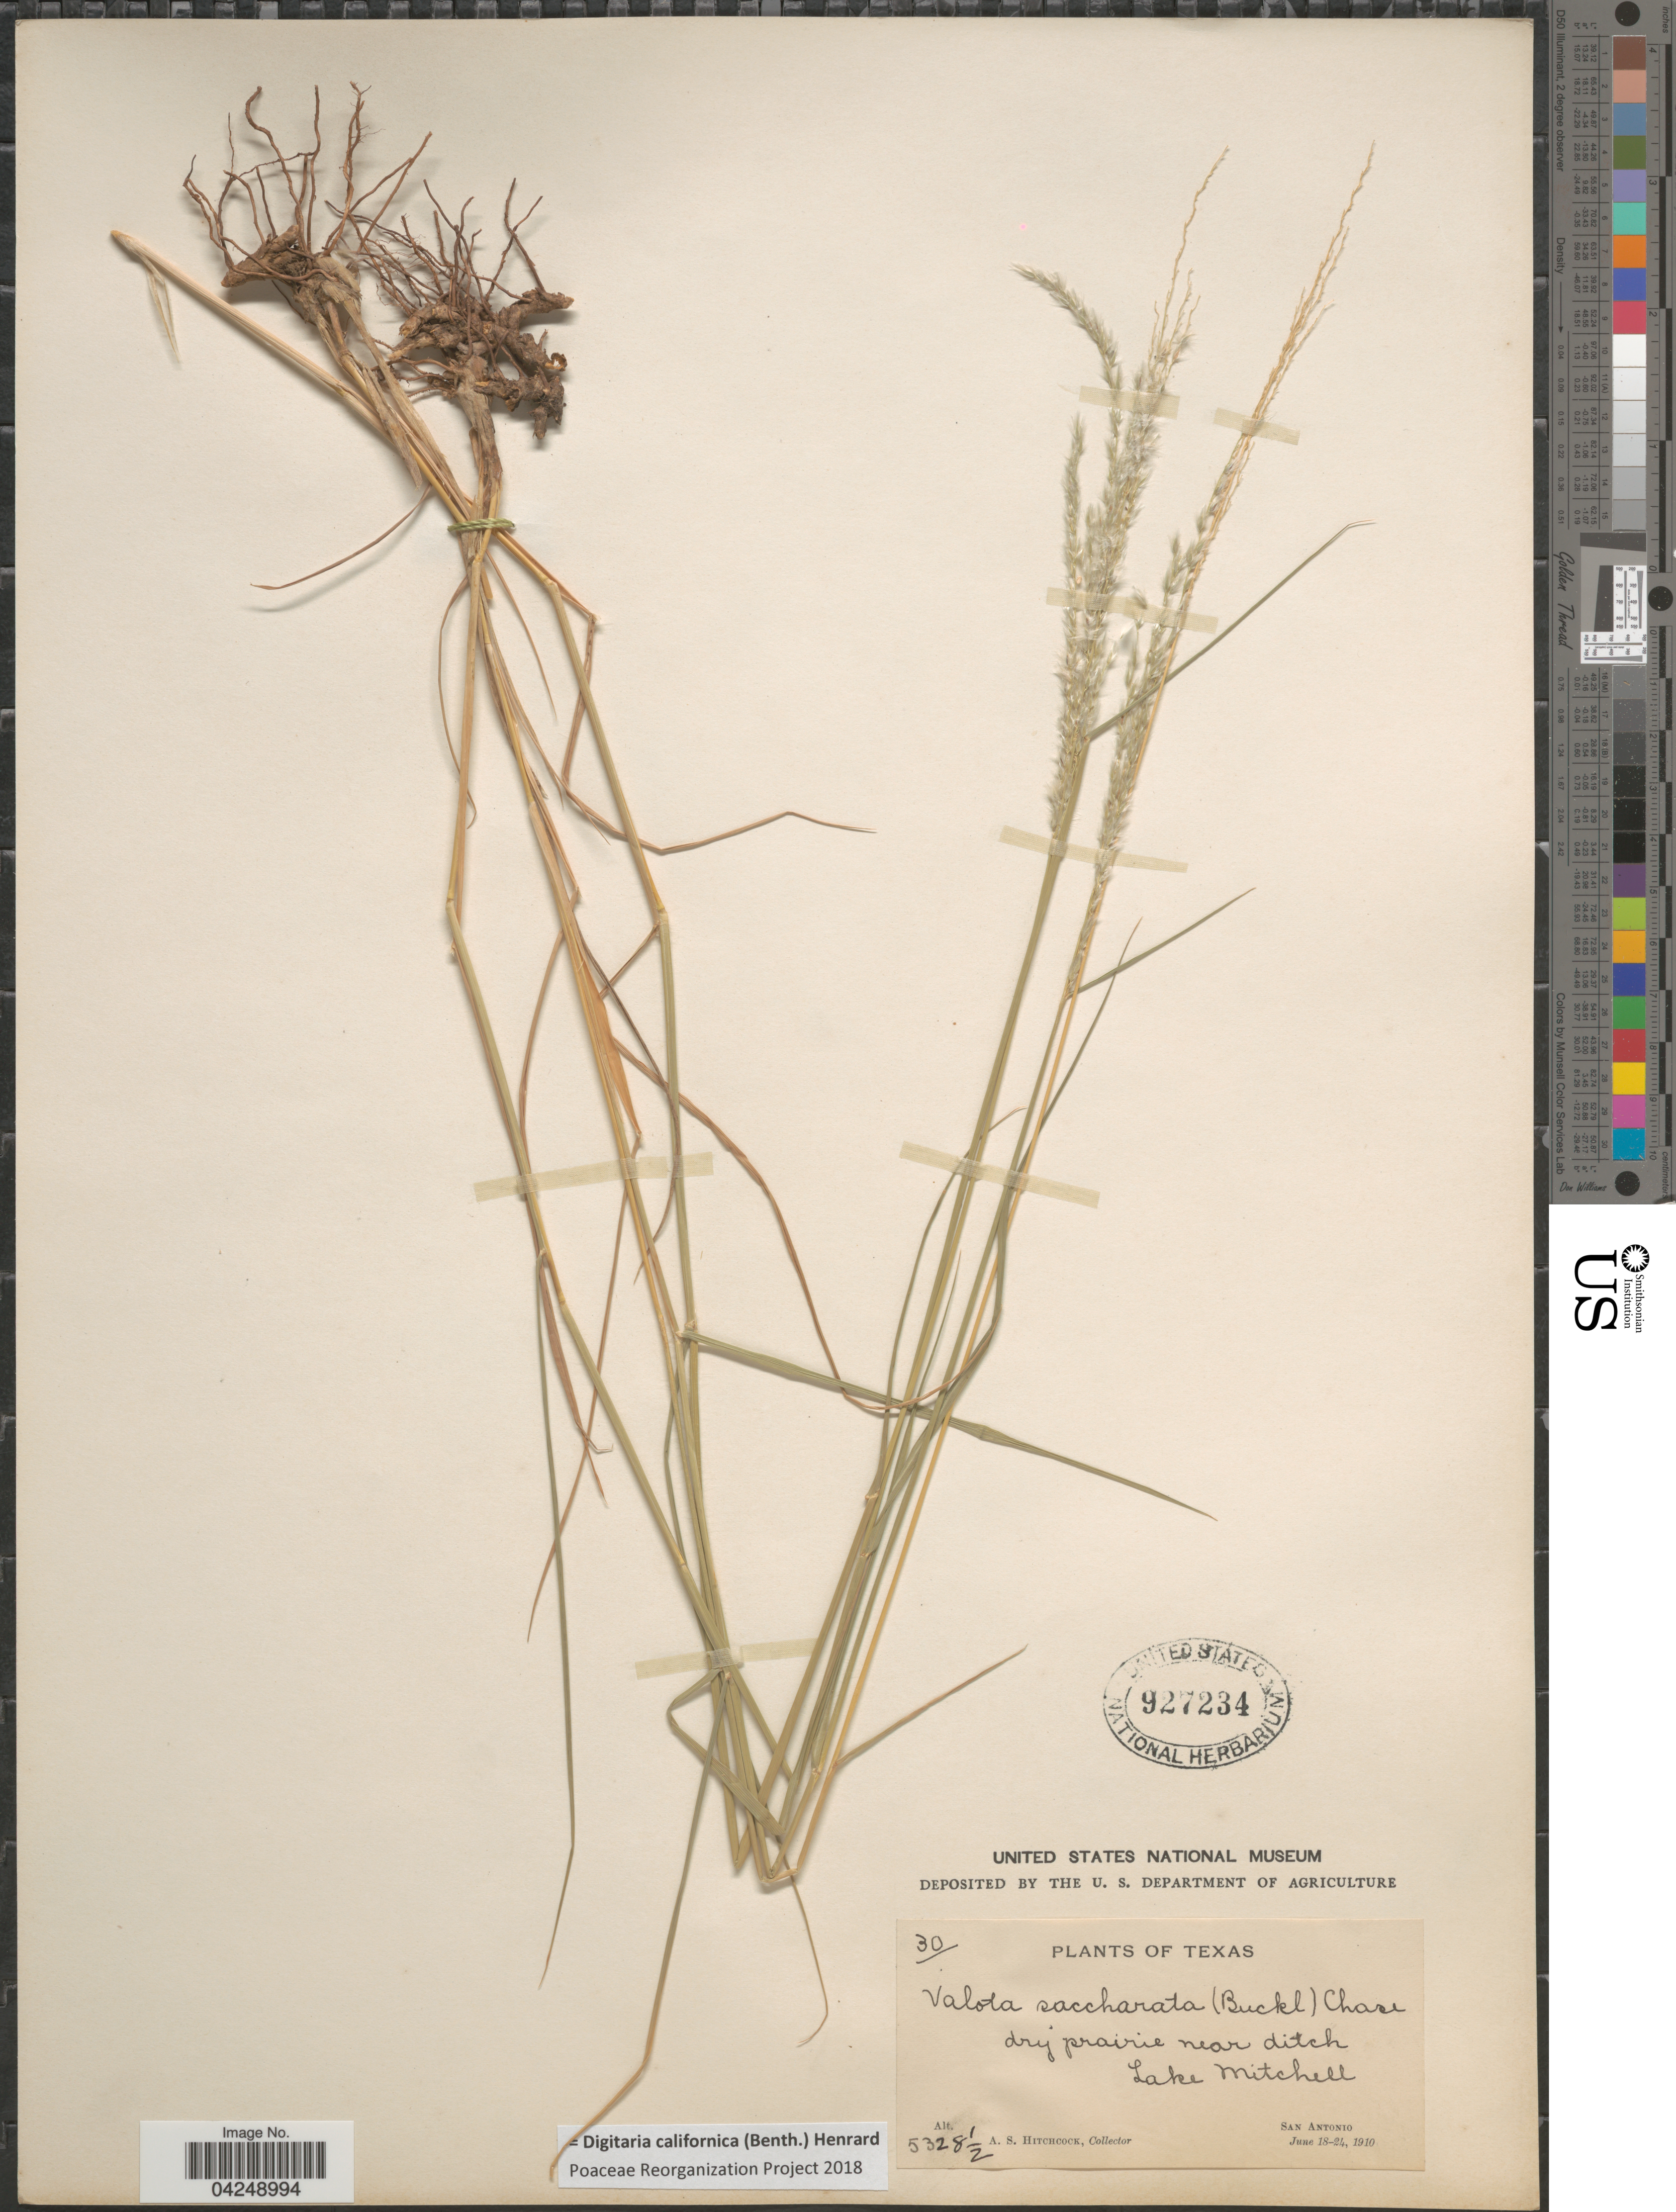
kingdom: Plantae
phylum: Tracheophyta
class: Liliopsida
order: Poales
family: Poaceae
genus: Digitaria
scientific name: Digitaria californica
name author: (Benth.) Henr.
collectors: A. S. Hitchcock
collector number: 5328½/30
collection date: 1910-06-18/1910-06-24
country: United States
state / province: Texas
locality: Dry prairie near ditch. Lake Mitchell. San Antonio.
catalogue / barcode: US 927234